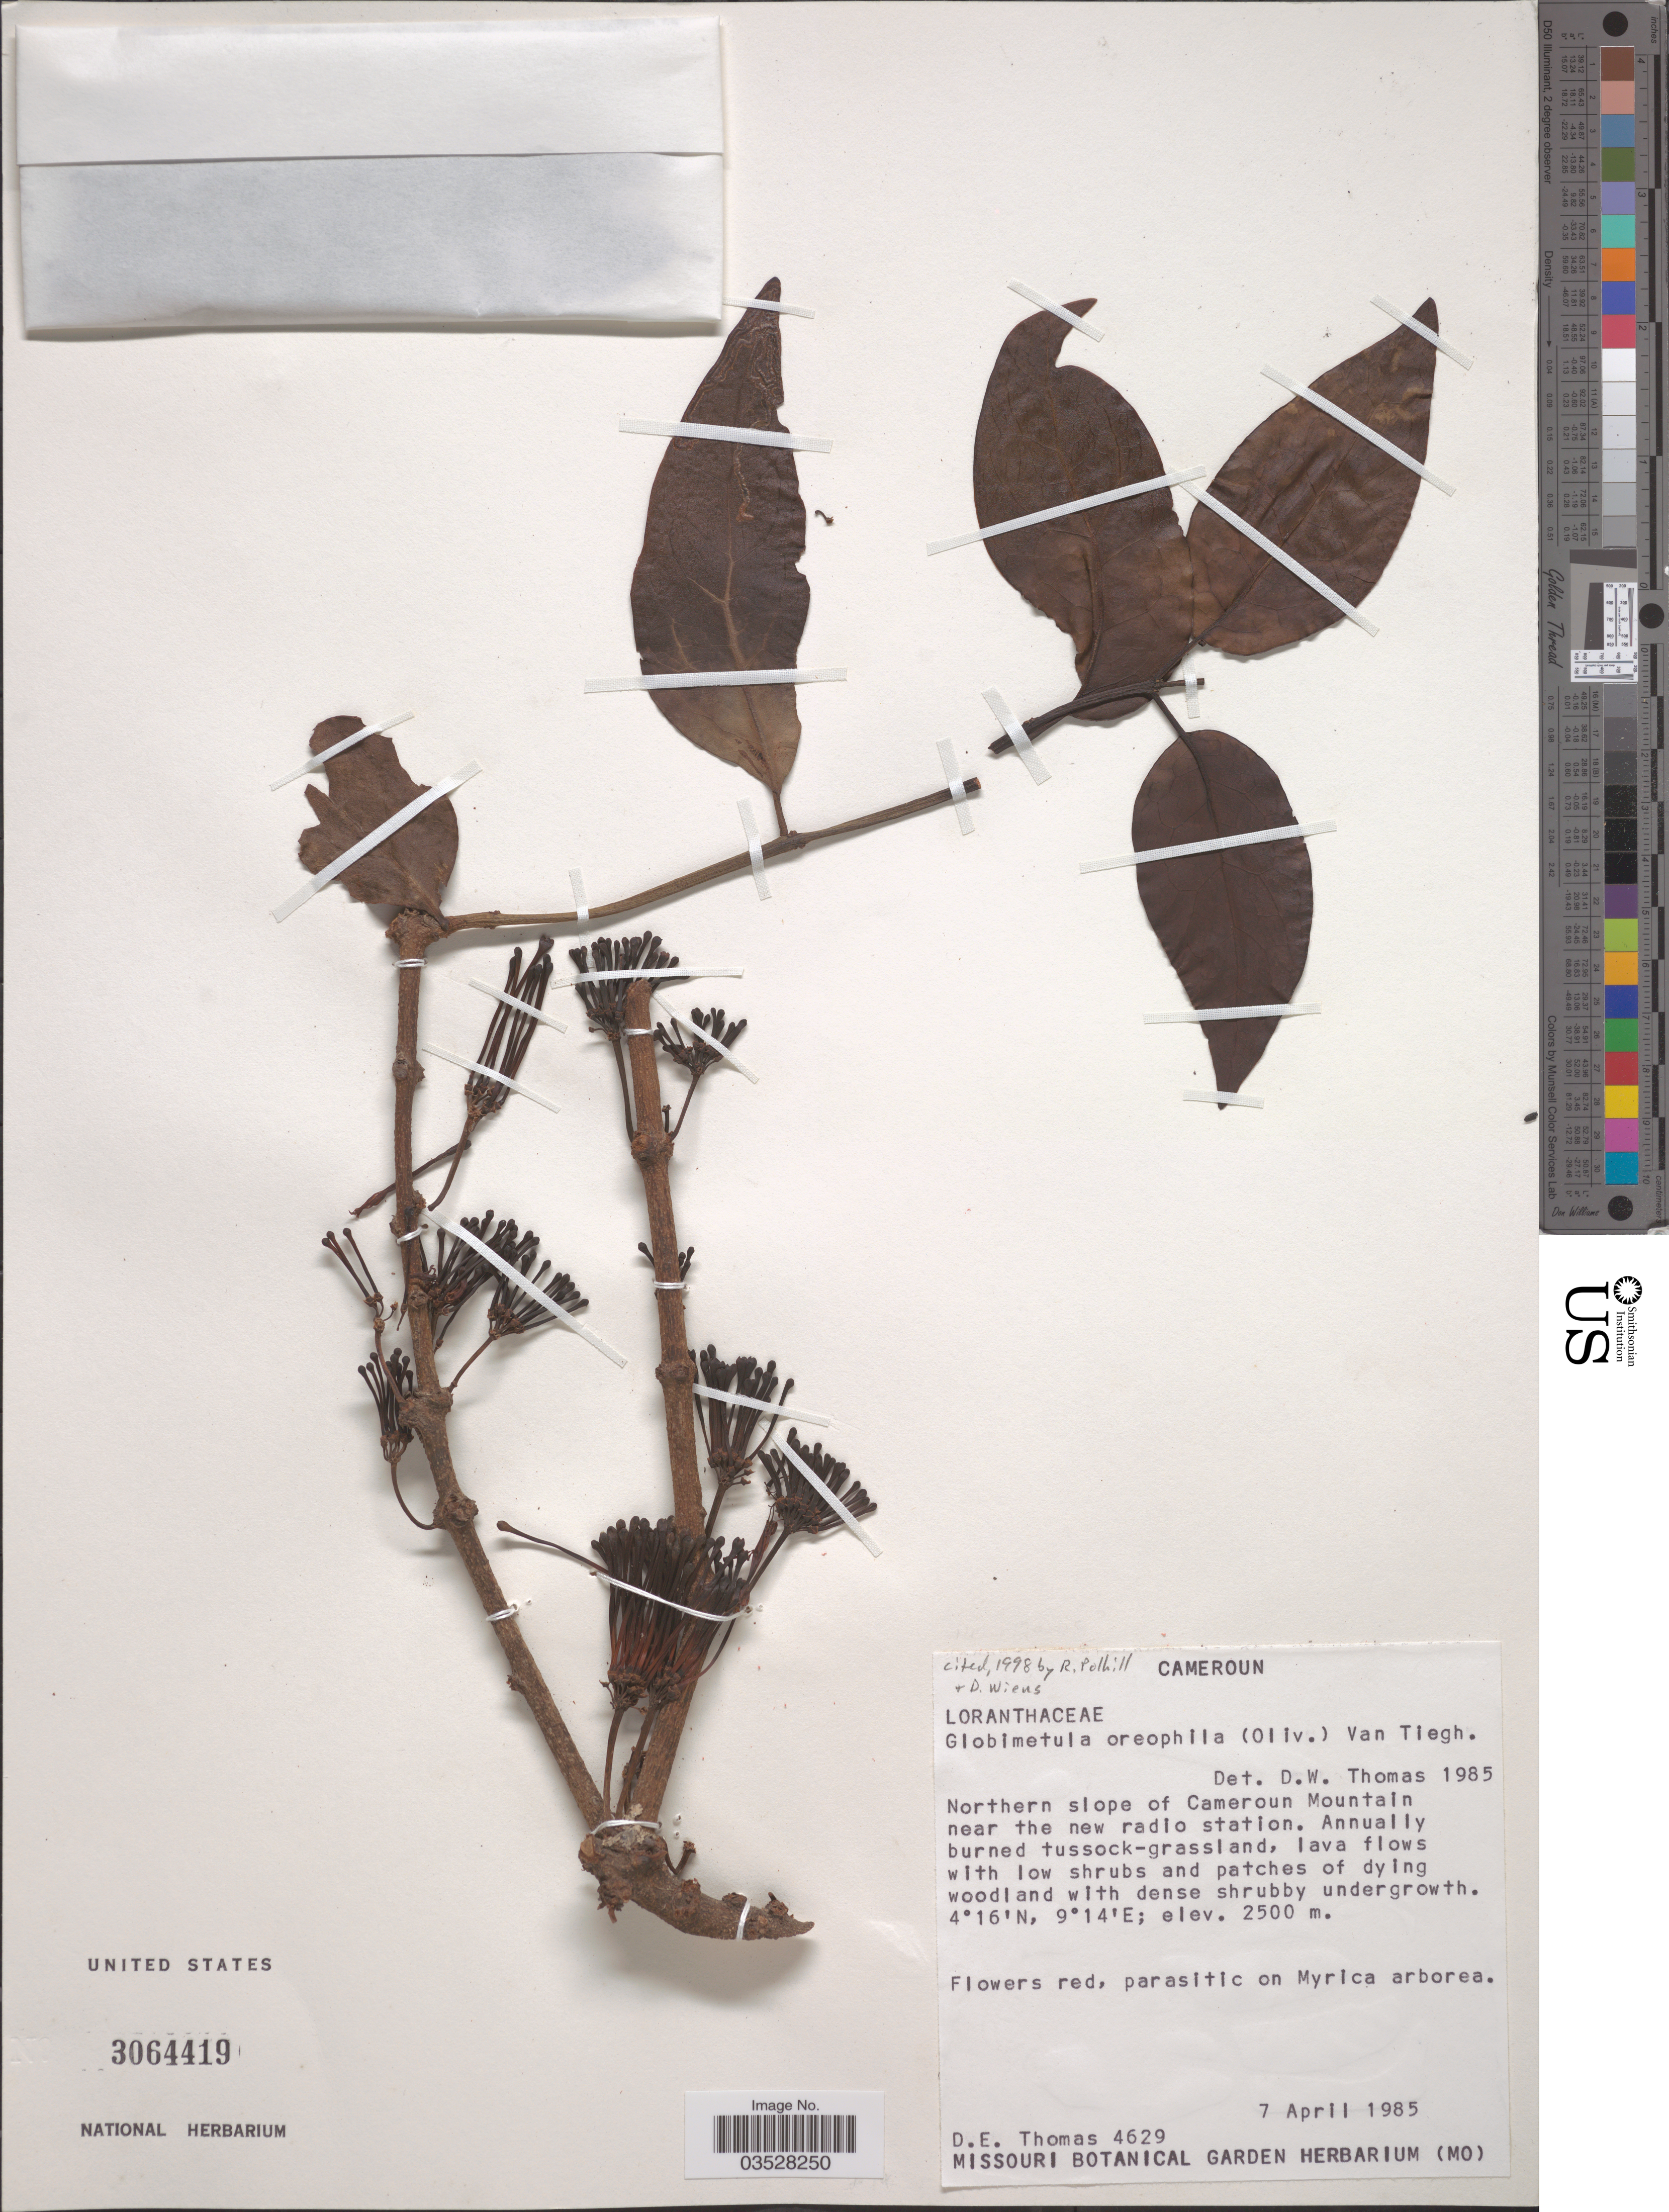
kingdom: Plantae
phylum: Tracheophyta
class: Magnoliopsida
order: Santalales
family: Loranthaceae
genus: Globimetula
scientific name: Globimetula oreophila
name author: (Oliv.) Danser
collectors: D. Thomas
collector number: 4529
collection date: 1985-04-07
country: Cameroon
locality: Cameroun. Northern slope of Cameroun Mountain near the new radio station.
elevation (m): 2500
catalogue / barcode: US 3064419